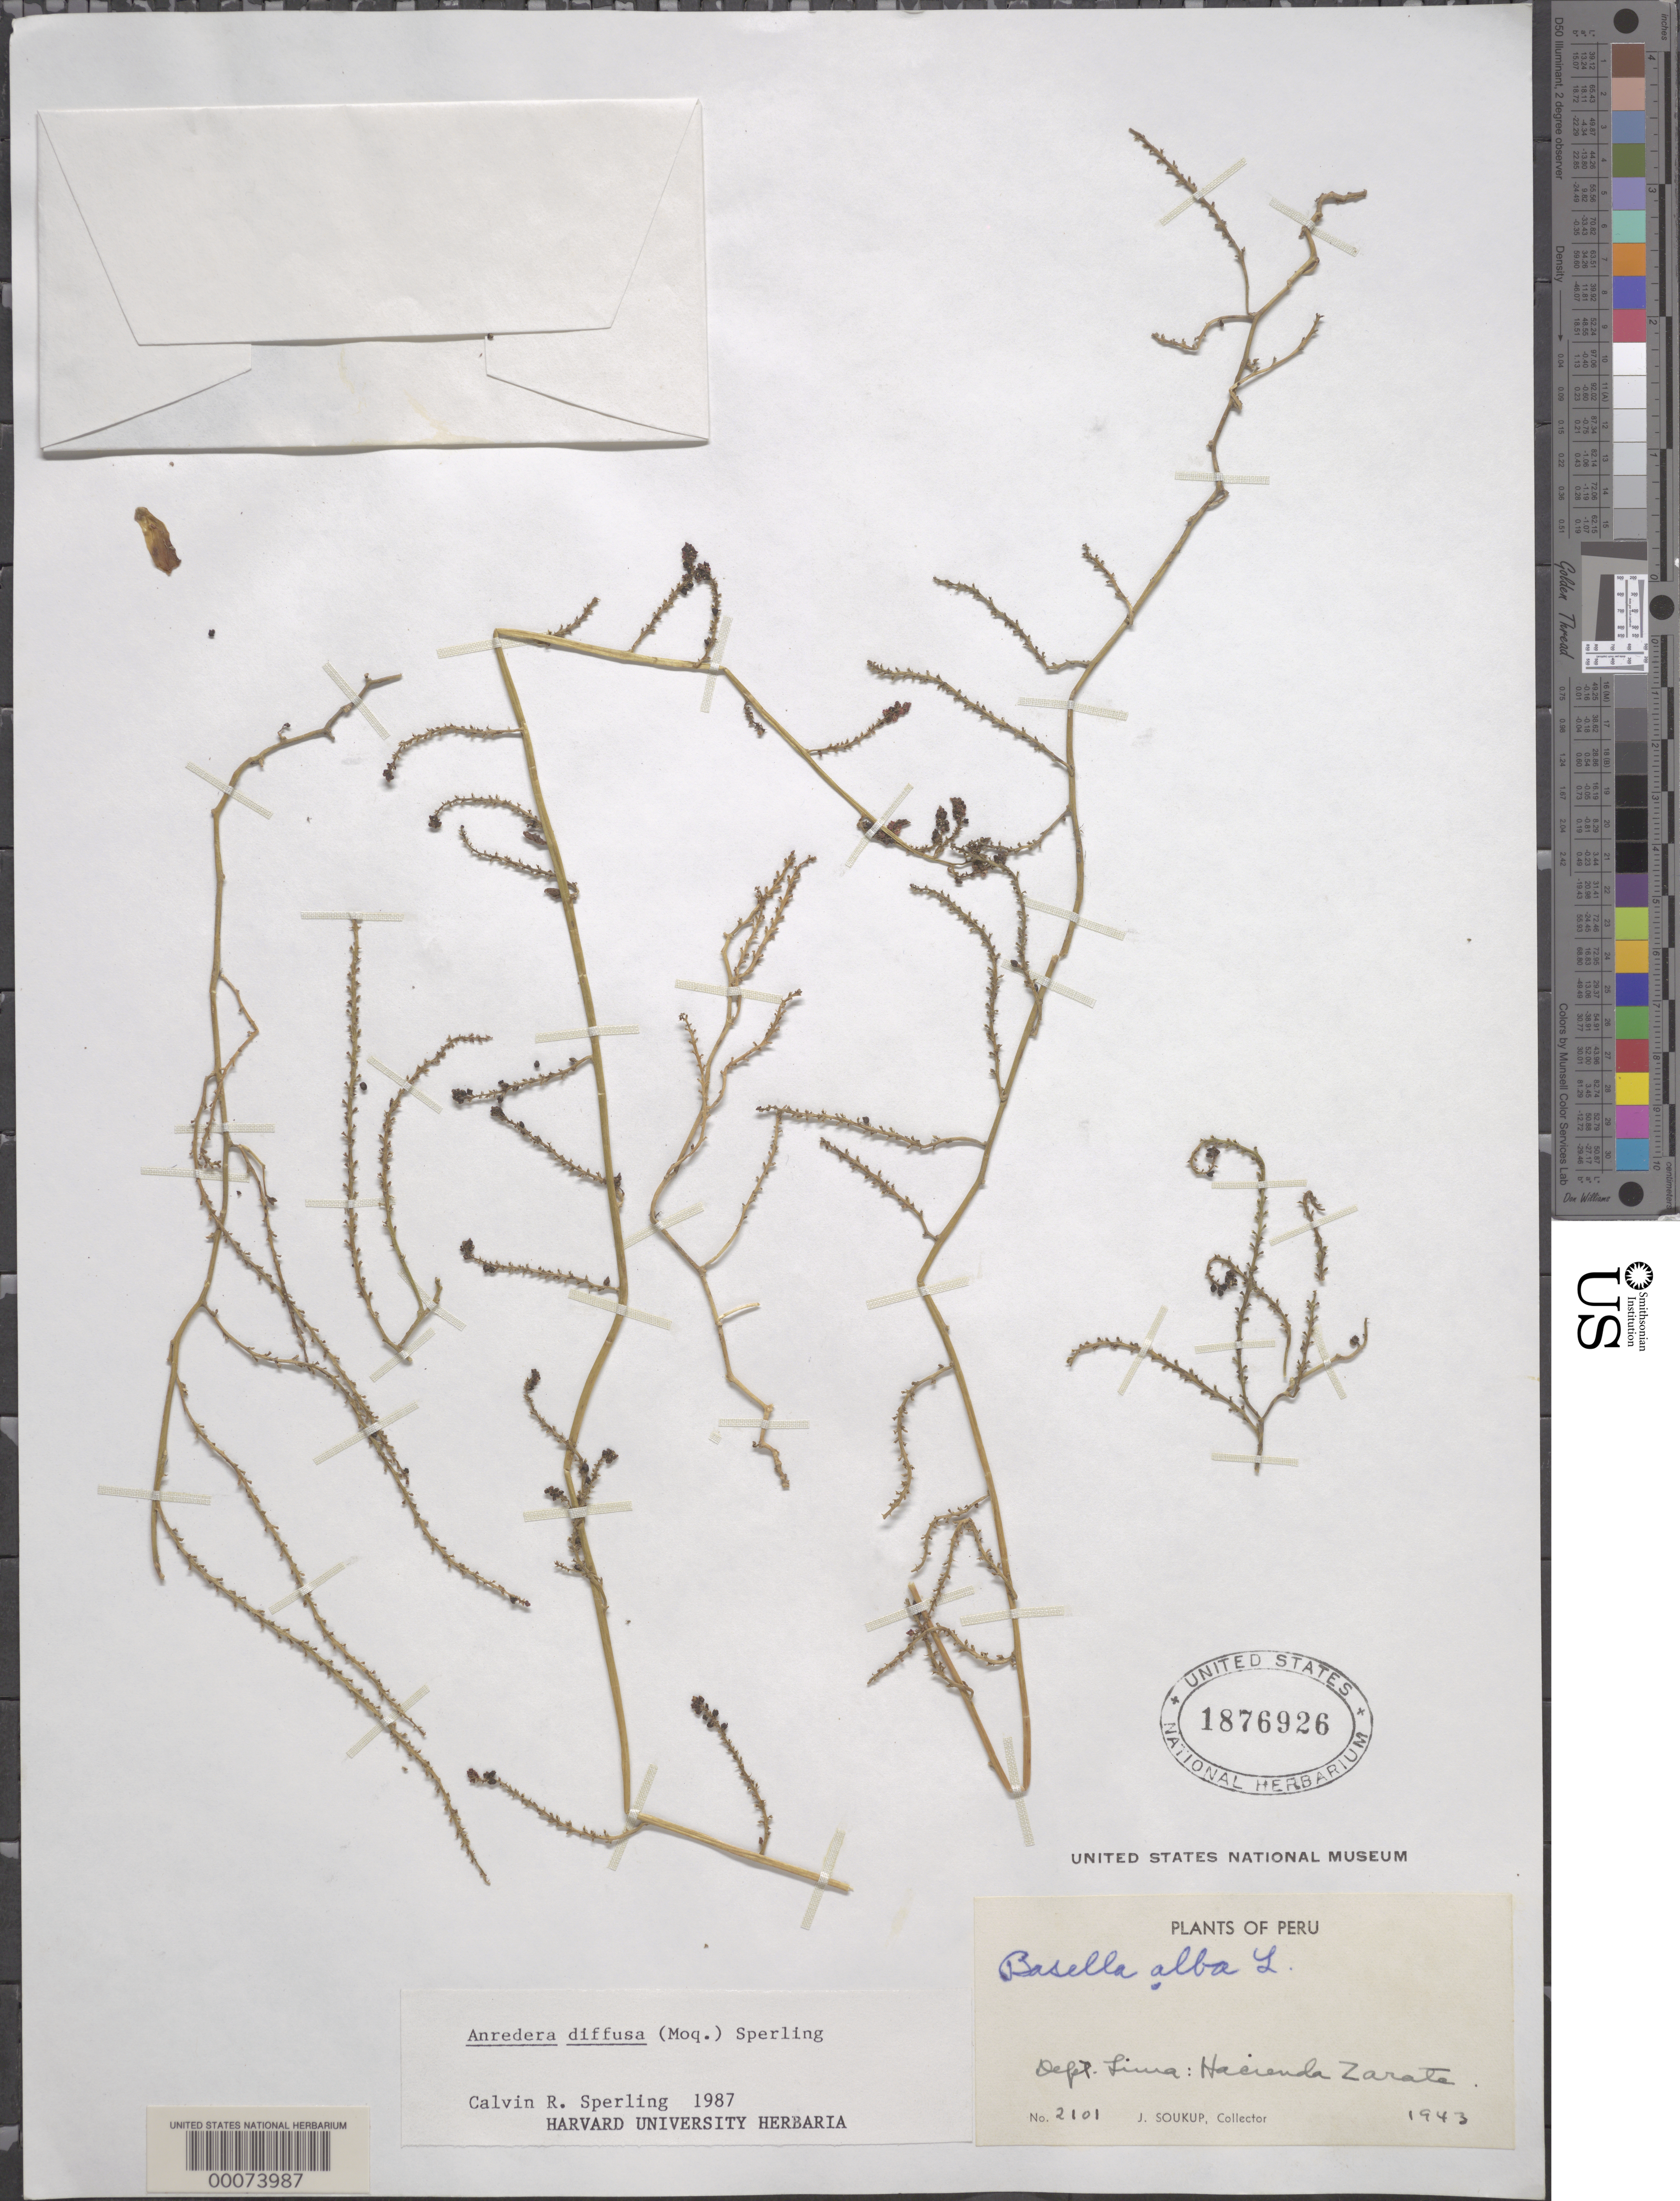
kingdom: Plantae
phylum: Tracheophyta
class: Magnoliopsida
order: Caryophyllales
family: Basellaceae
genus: Anredera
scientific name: Anredera diffusa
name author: (Moq.) Sperling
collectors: J. Soukop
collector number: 2101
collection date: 1943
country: Peru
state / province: Lima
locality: Dept. Lima: Hacienda Zarate.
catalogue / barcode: US 1876926